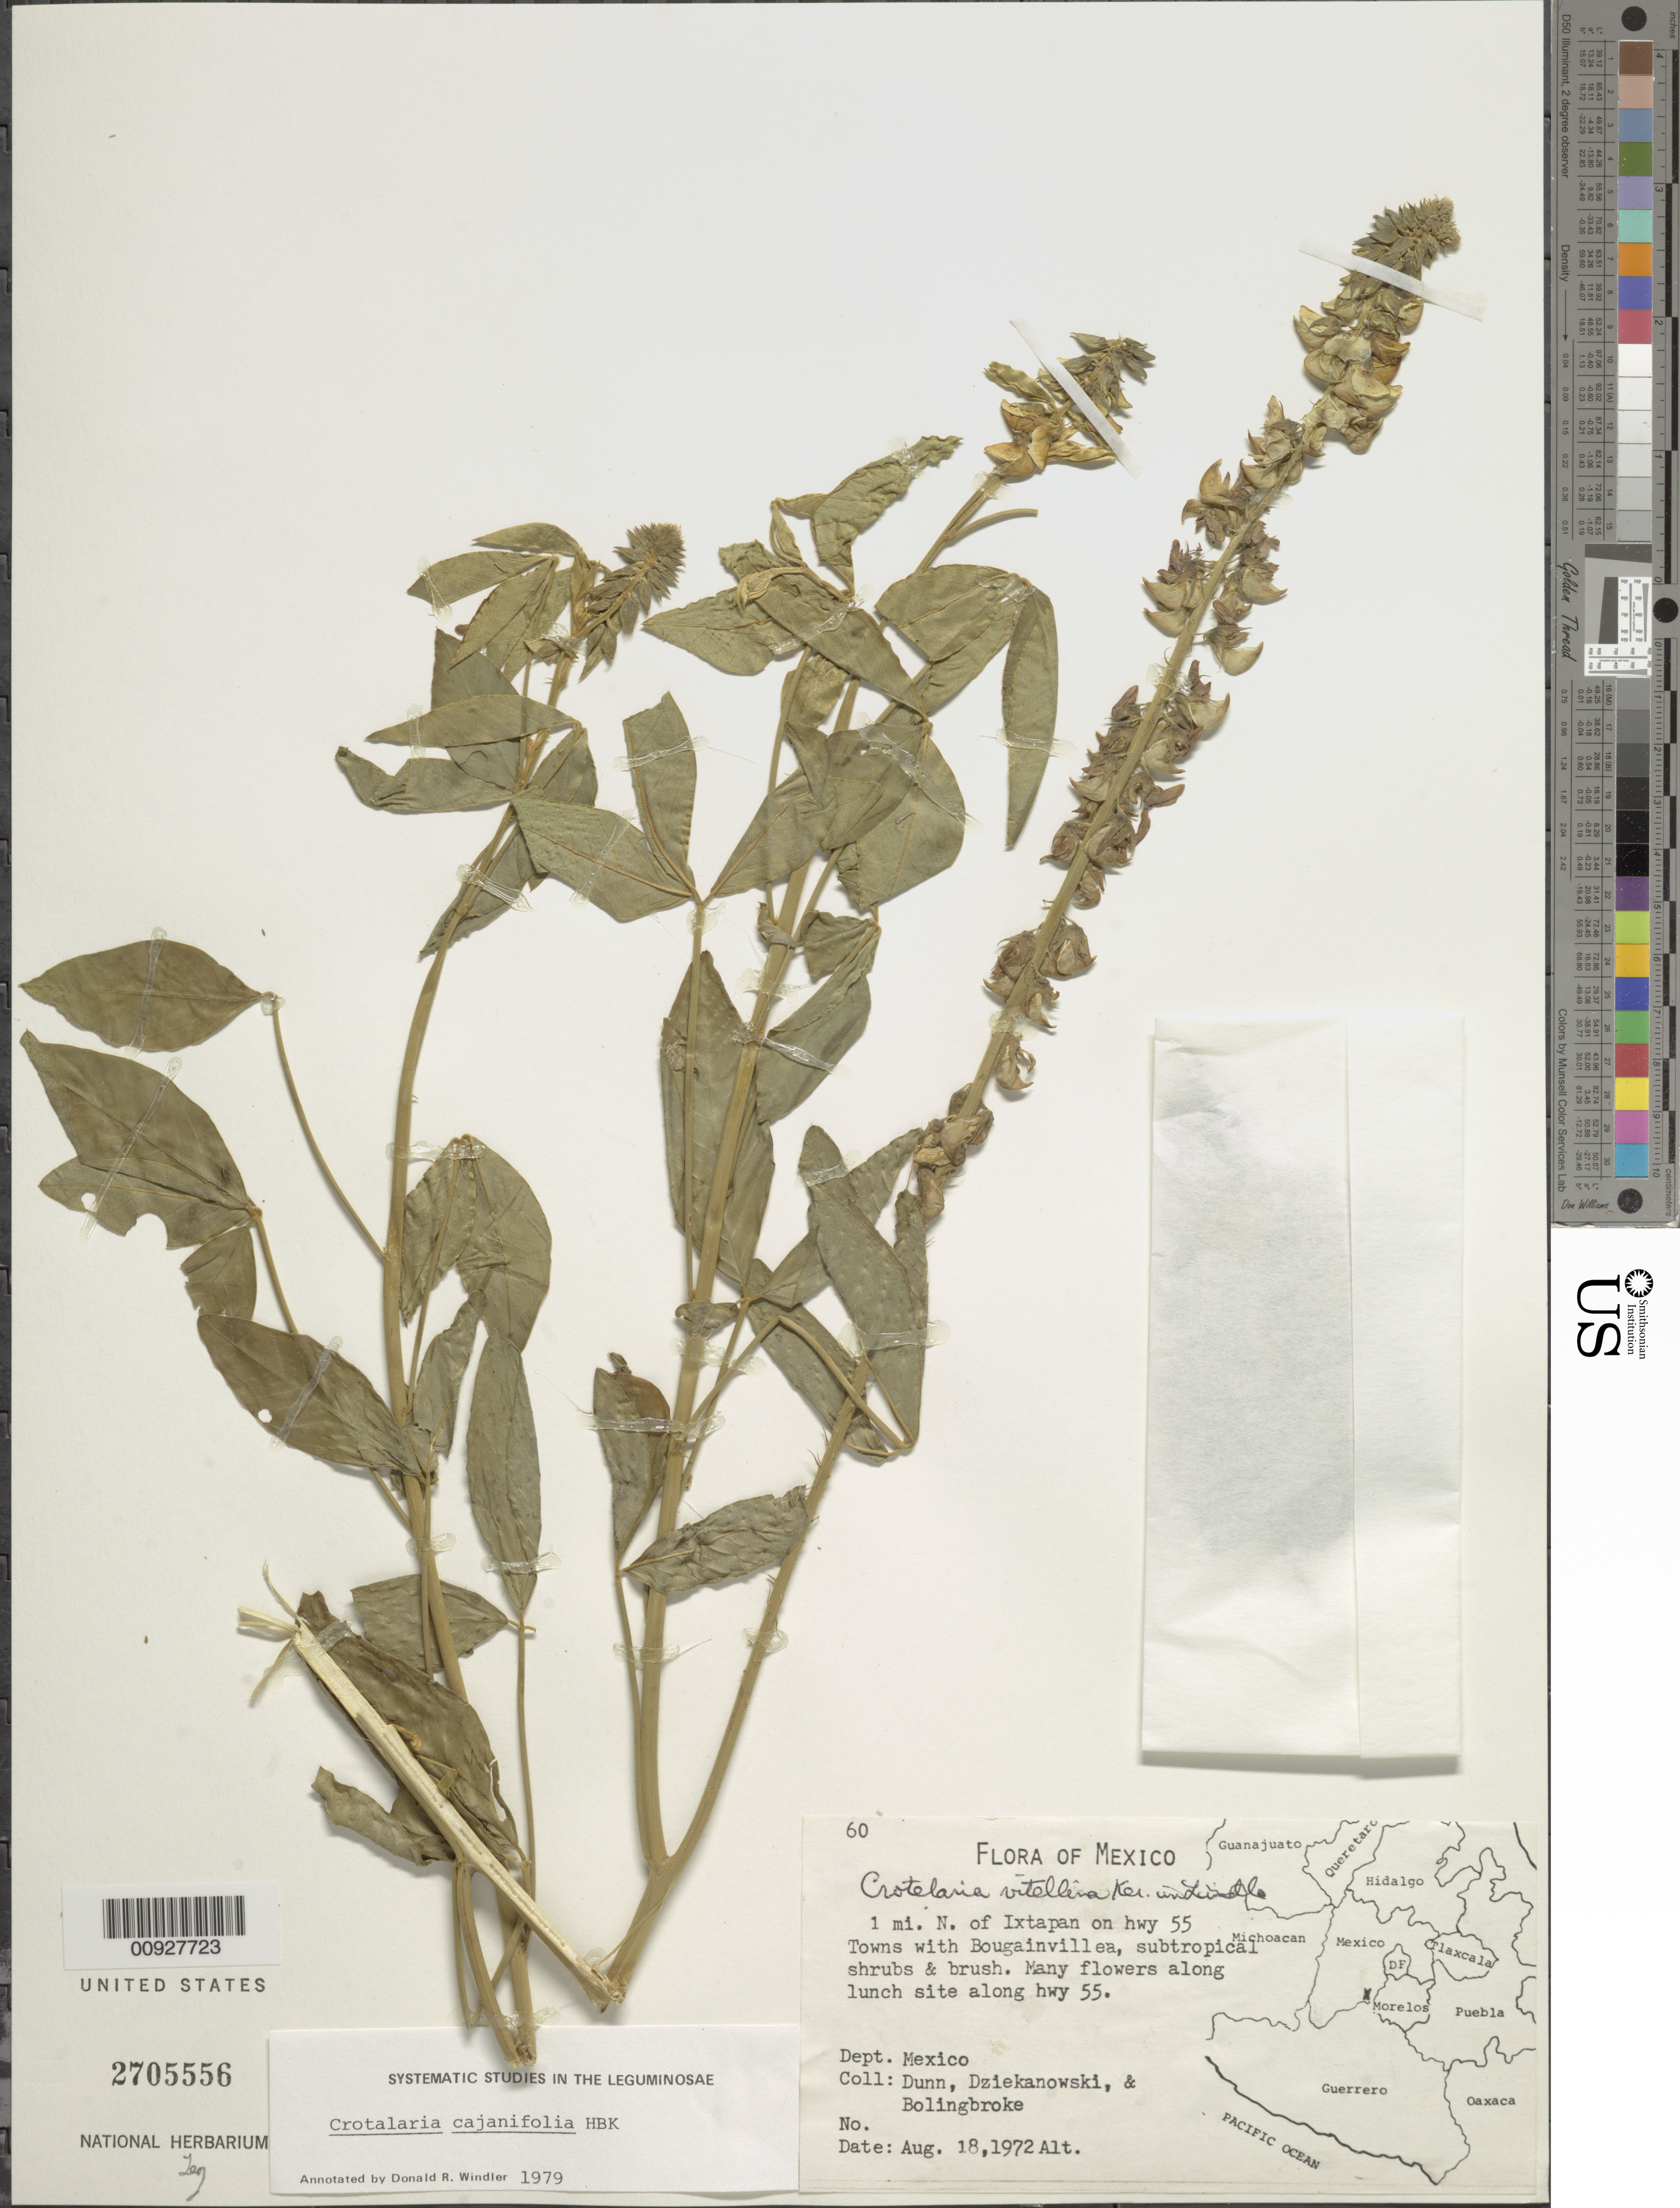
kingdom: Plantae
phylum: Tracheophyta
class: Magnoliopsida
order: Fabales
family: Fabaceae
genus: Crotalaria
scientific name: Crotalaria cajanifolia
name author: Kunth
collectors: -- Dunn, -. Dziekanowski & -. Bolingbroke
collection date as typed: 18 Aug 1972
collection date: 1972-08-18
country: Mexico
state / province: México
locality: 1 mi. N of Ixtapan on hwy. 55.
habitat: Towns with Bougainvillea, subtropical shrubs & brush.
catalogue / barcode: US 2705556